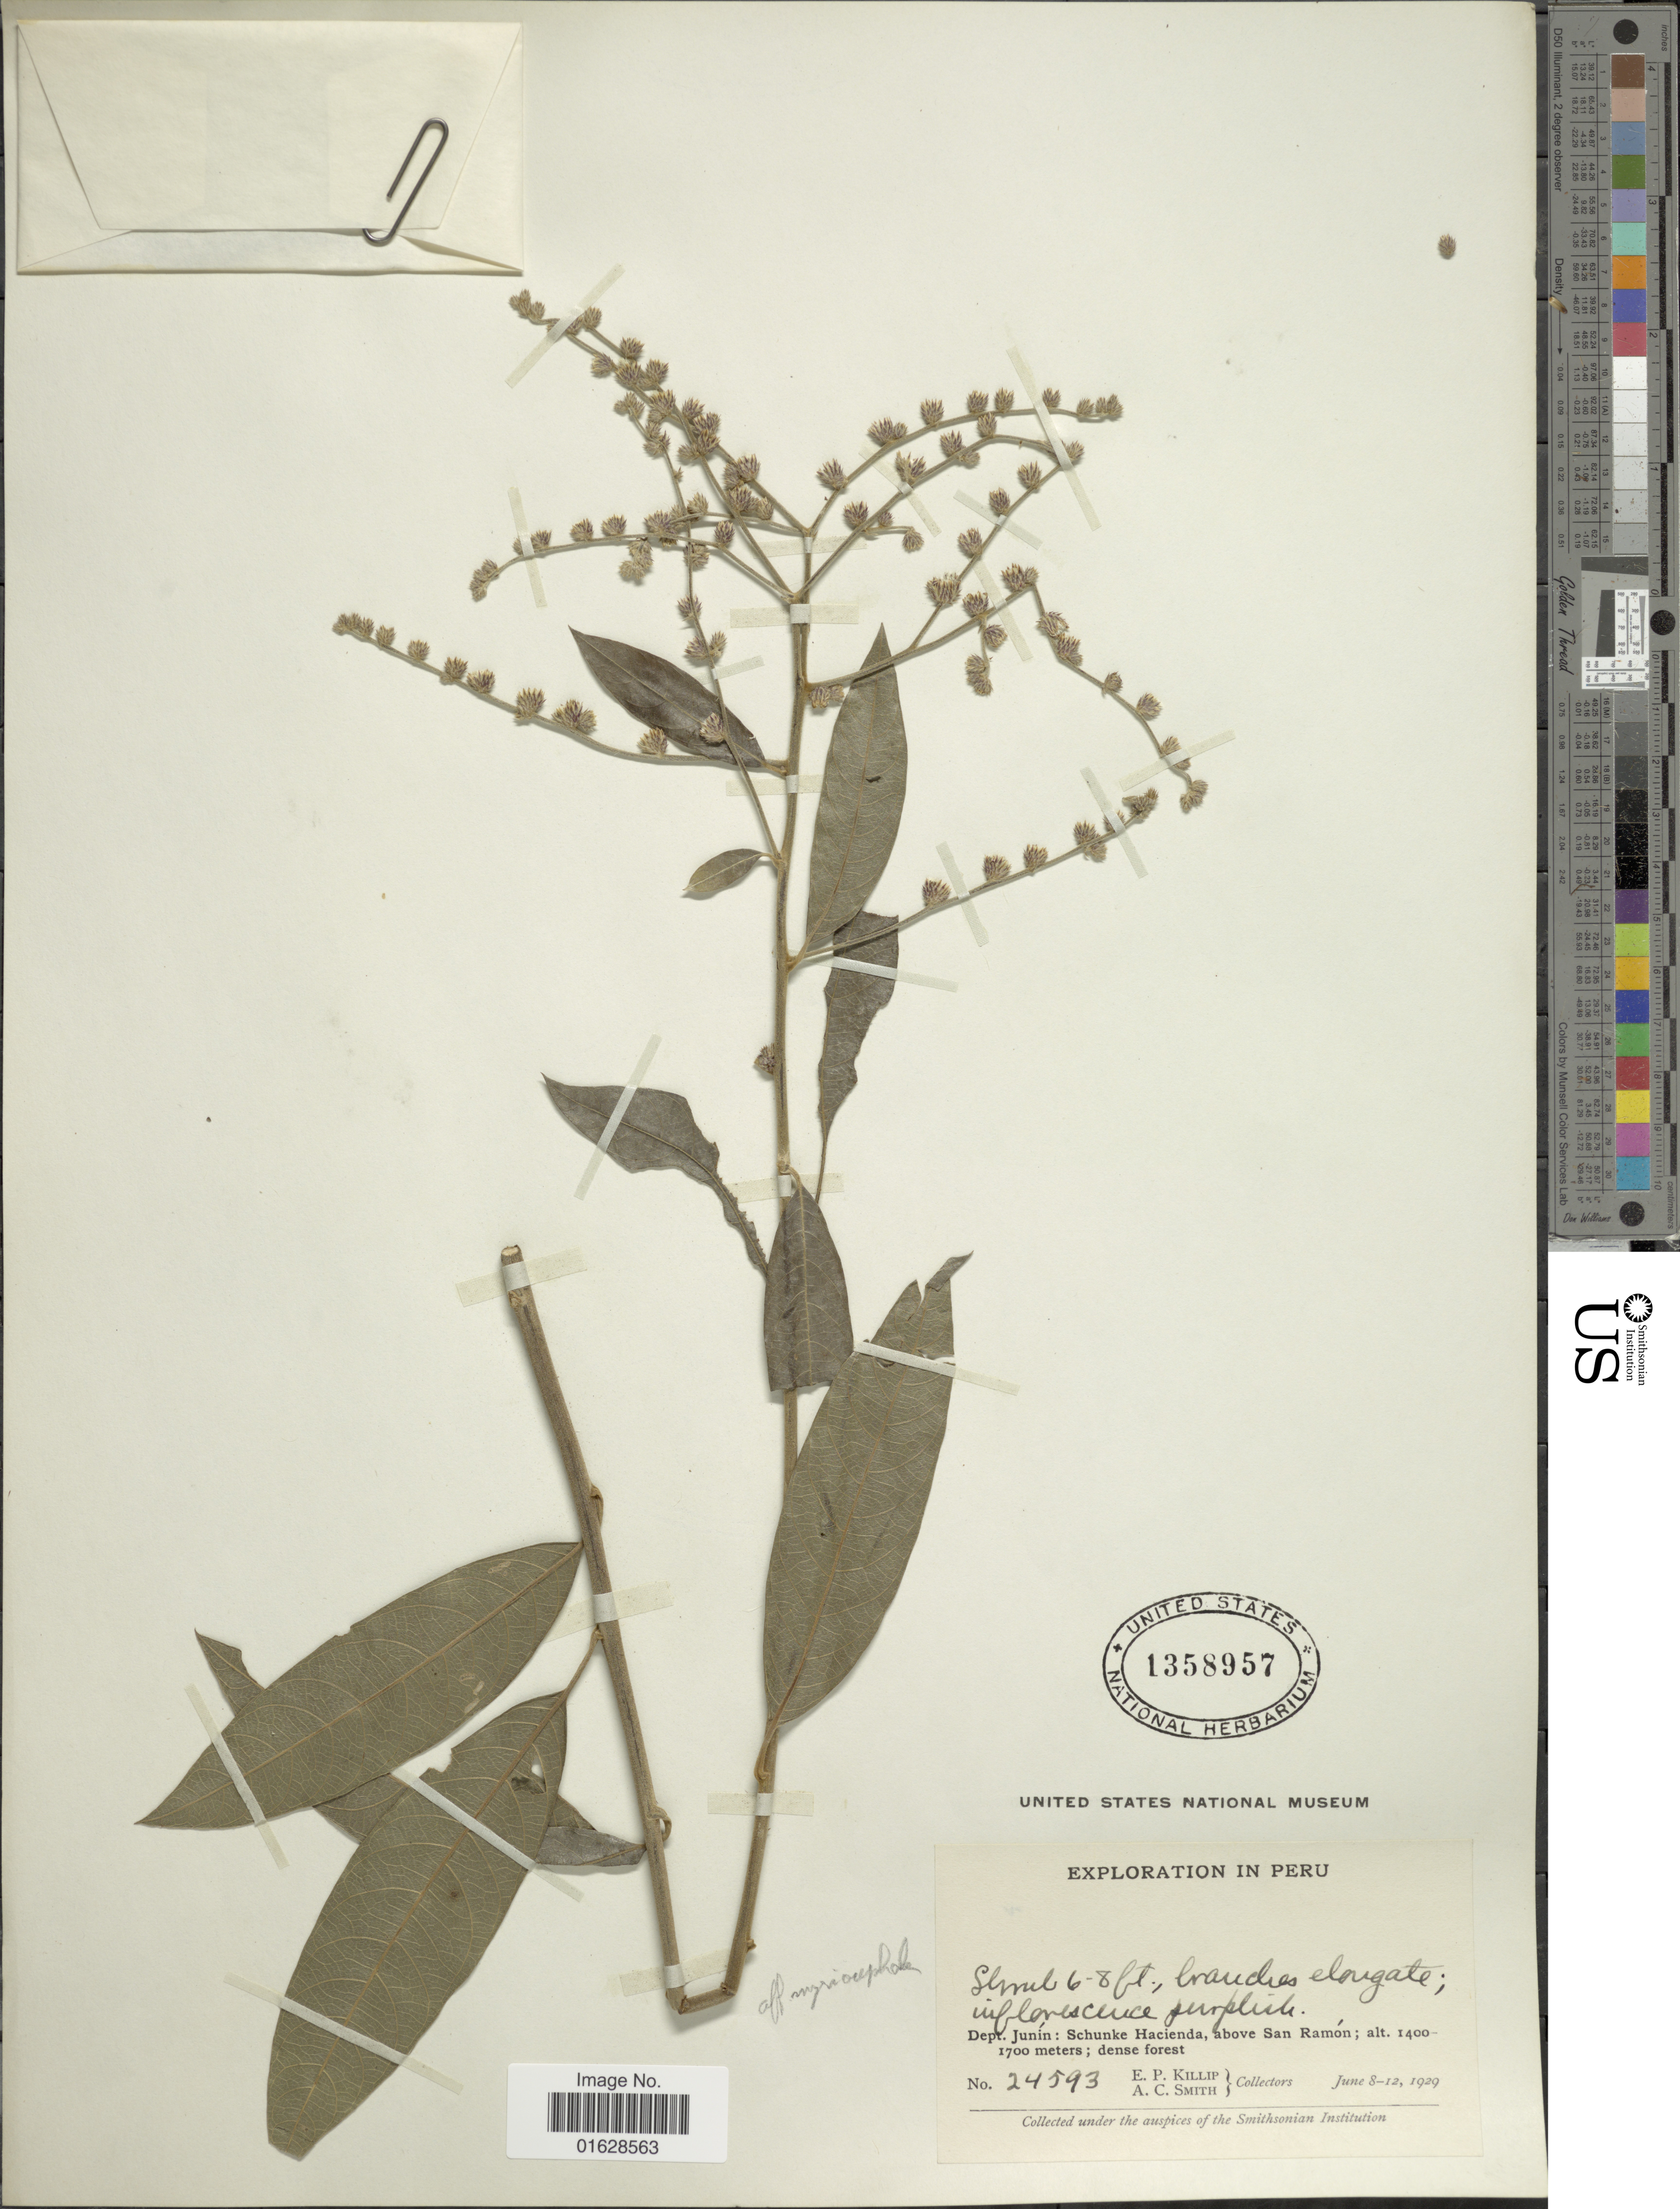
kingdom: Plantae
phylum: Tracheophyta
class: Magnoliopsida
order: Asterales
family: Asteraceae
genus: Lepidaploa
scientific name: Lepidaploa canescens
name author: (Kunth) H. Rob.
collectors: E. P. Killip & A. C. Smith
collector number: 24593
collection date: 1929-06-08/1929-06-12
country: Peru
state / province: Junín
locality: Peru. Dept. Junín: Schunke Hacienda, above San Ramon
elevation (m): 1400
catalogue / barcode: US 1358957